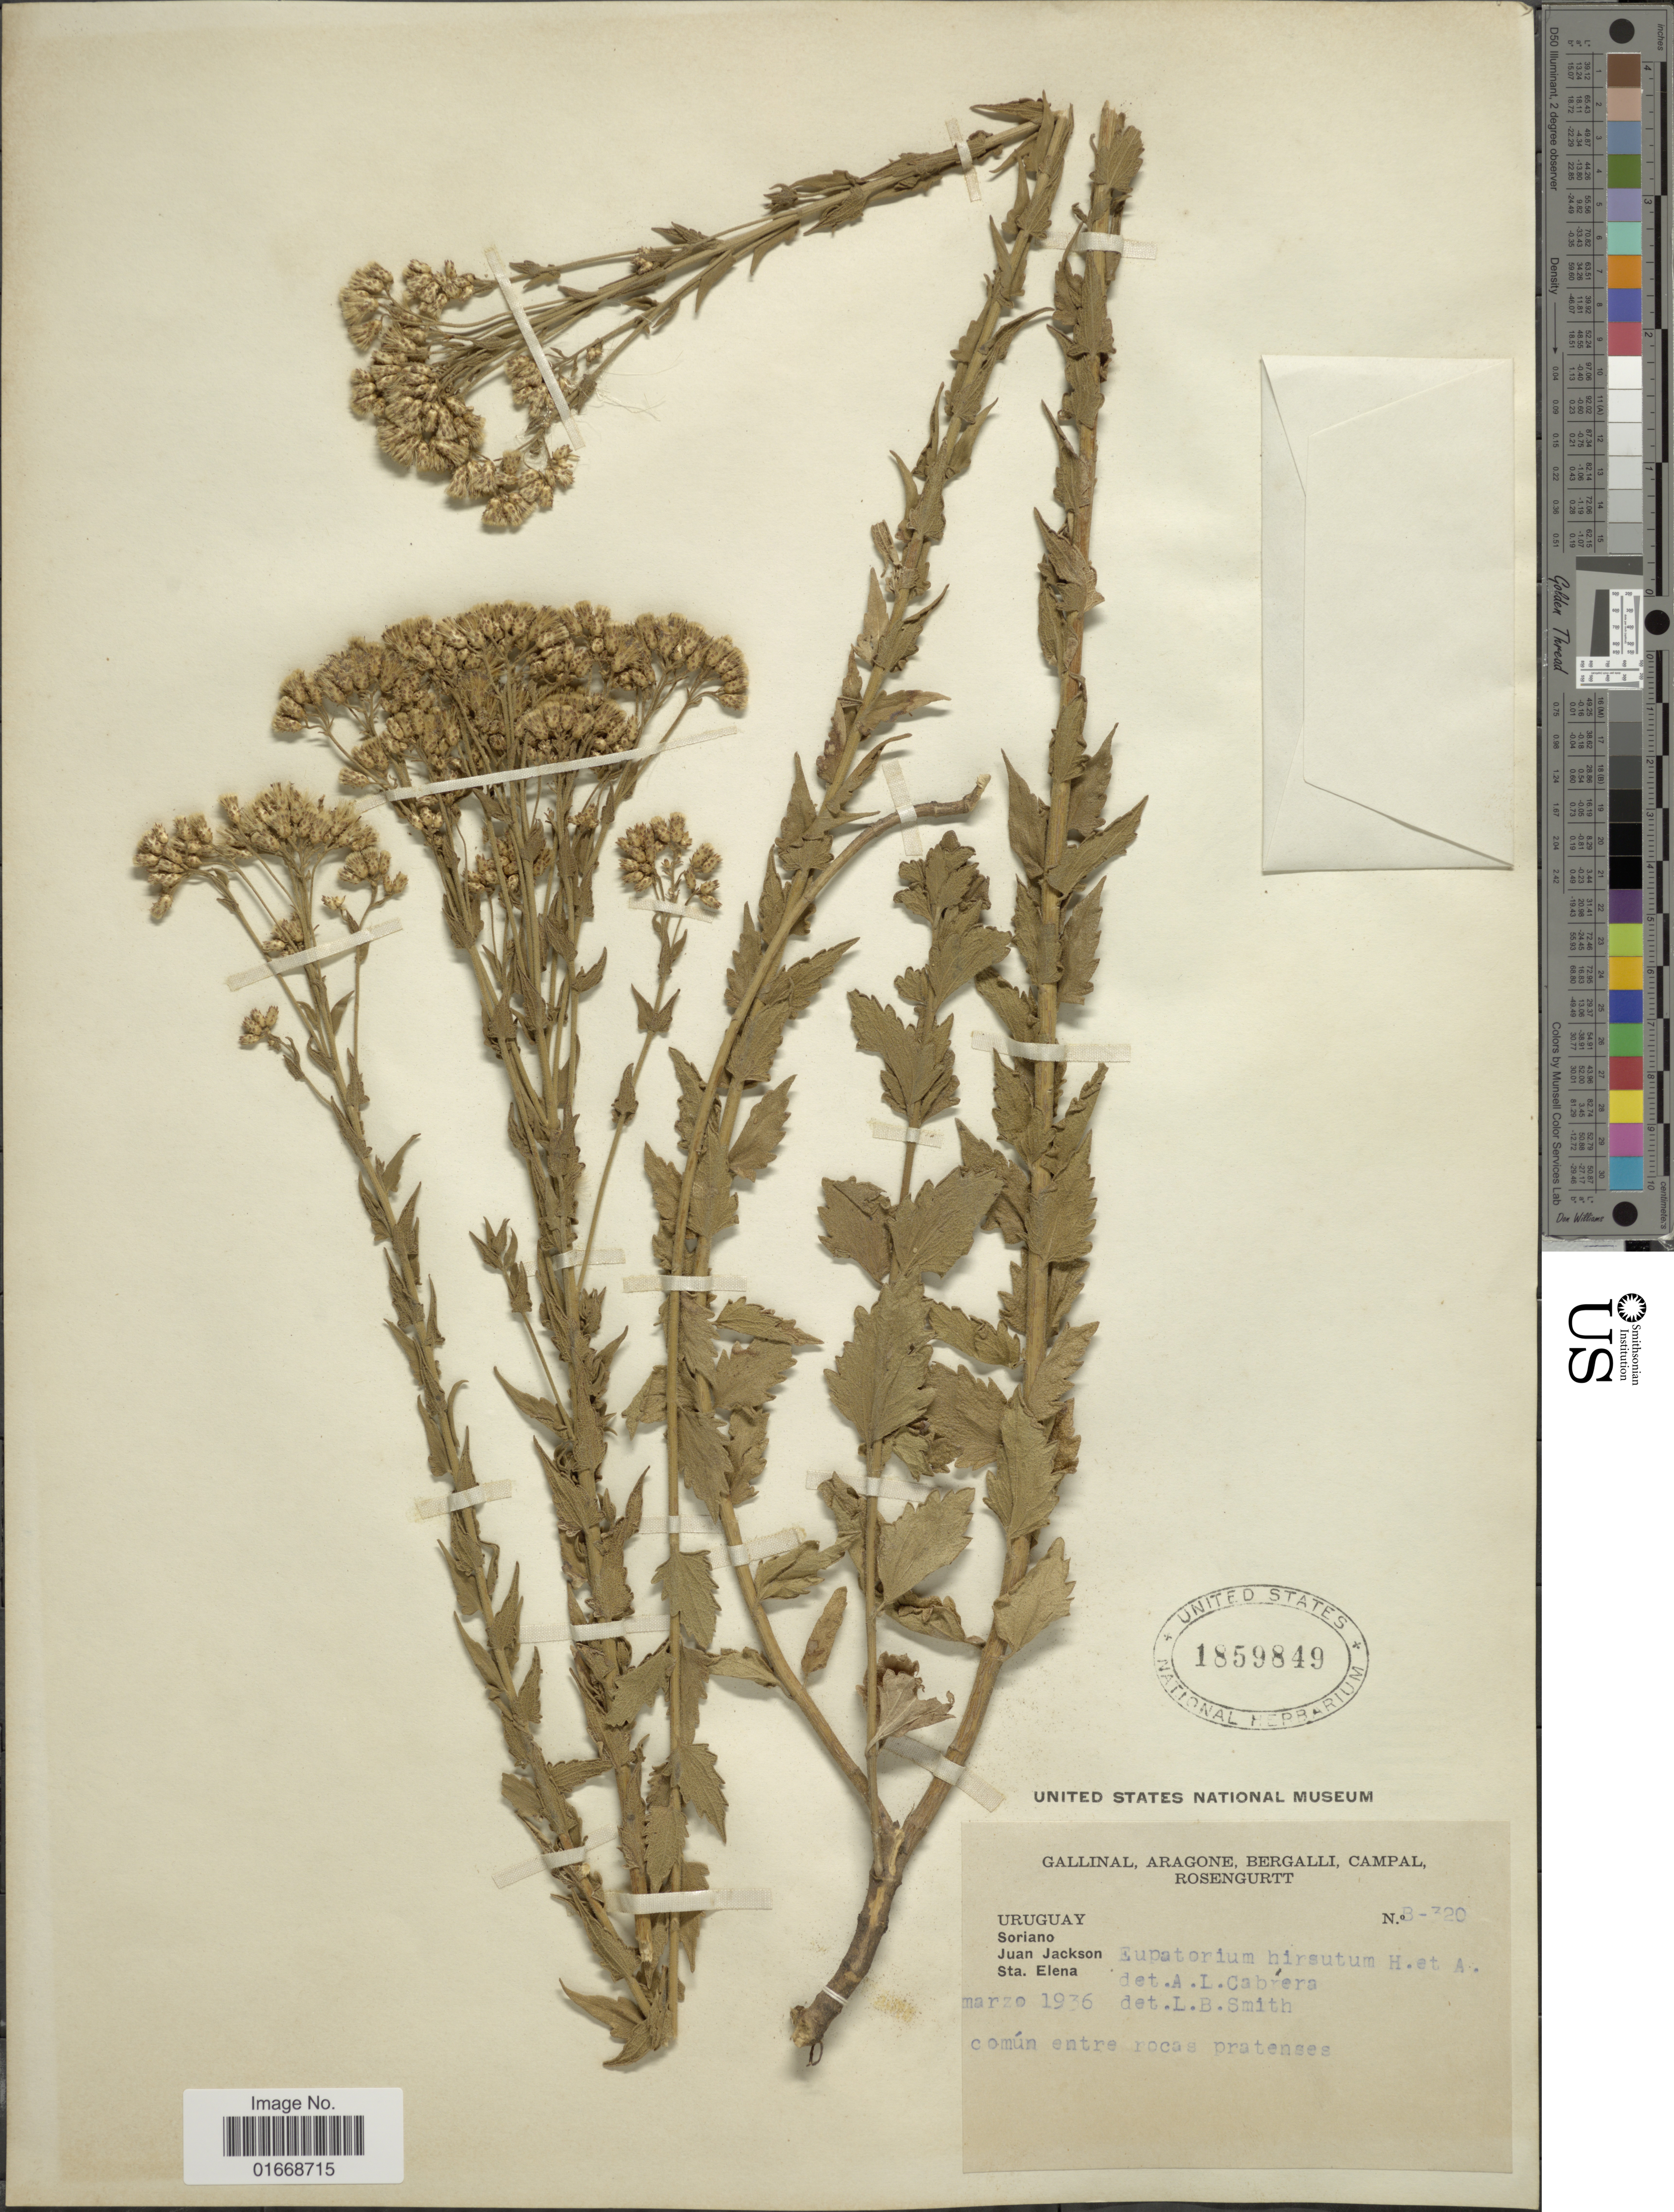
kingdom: Plantae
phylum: Tracheophyta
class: Magnoliopsida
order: Asterales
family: Asteraceae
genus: Chromolaena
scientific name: Chromolaena hirsuta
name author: (Hook. & Arn.) R.M. King & H. Rob.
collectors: -. Gallinal, -- Aragone, -- Bergalli, -- Campal & Rosengurtt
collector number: B-320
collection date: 1936-03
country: Uruguay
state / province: Soriano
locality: Soriano, Juan Jackson, Sta. Elena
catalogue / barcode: US 1859849